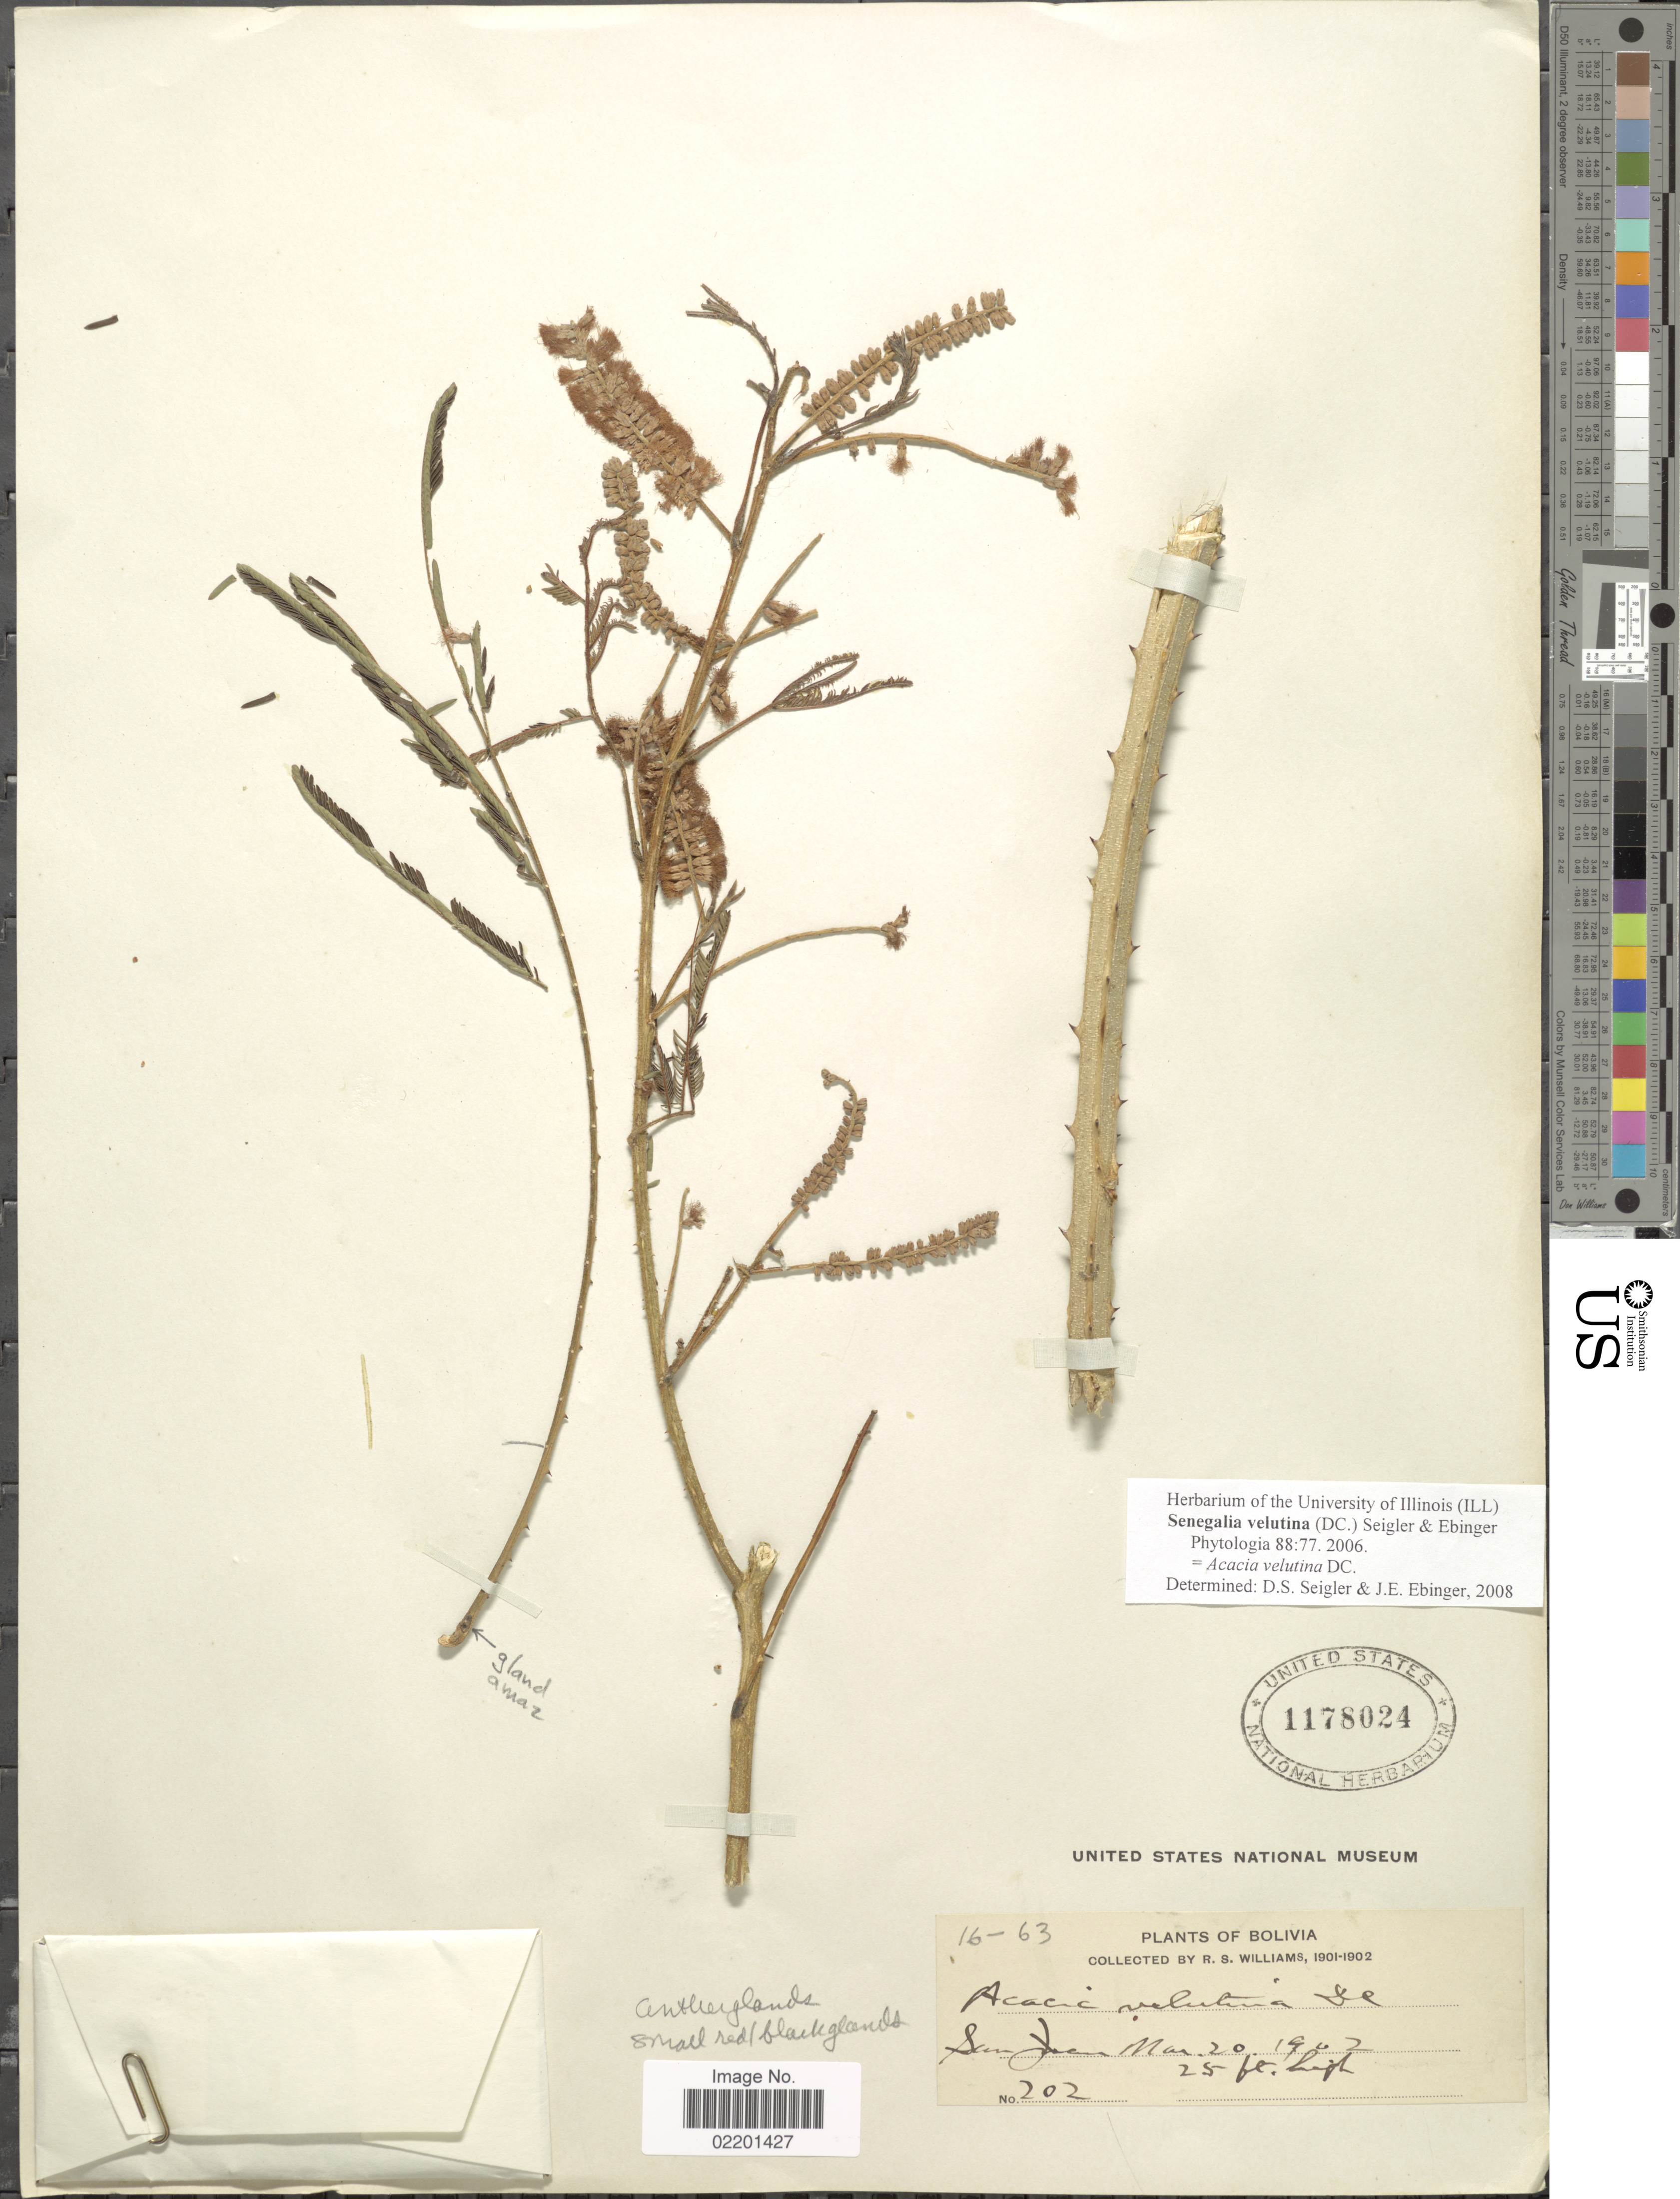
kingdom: Plantae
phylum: Tracheophyta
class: Magnoliopsida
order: Fabales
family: Fabaceae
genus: Senegalia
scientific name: Senegalia velutina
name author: (DC.) Seigler & Ebinger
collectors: R. S. Williams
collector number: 202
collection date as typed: March 20, 1902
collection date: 1902-03-20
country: Bolivia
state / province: La Paz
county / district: Franz Tamayo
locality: San Juan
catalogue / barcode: US 1178024